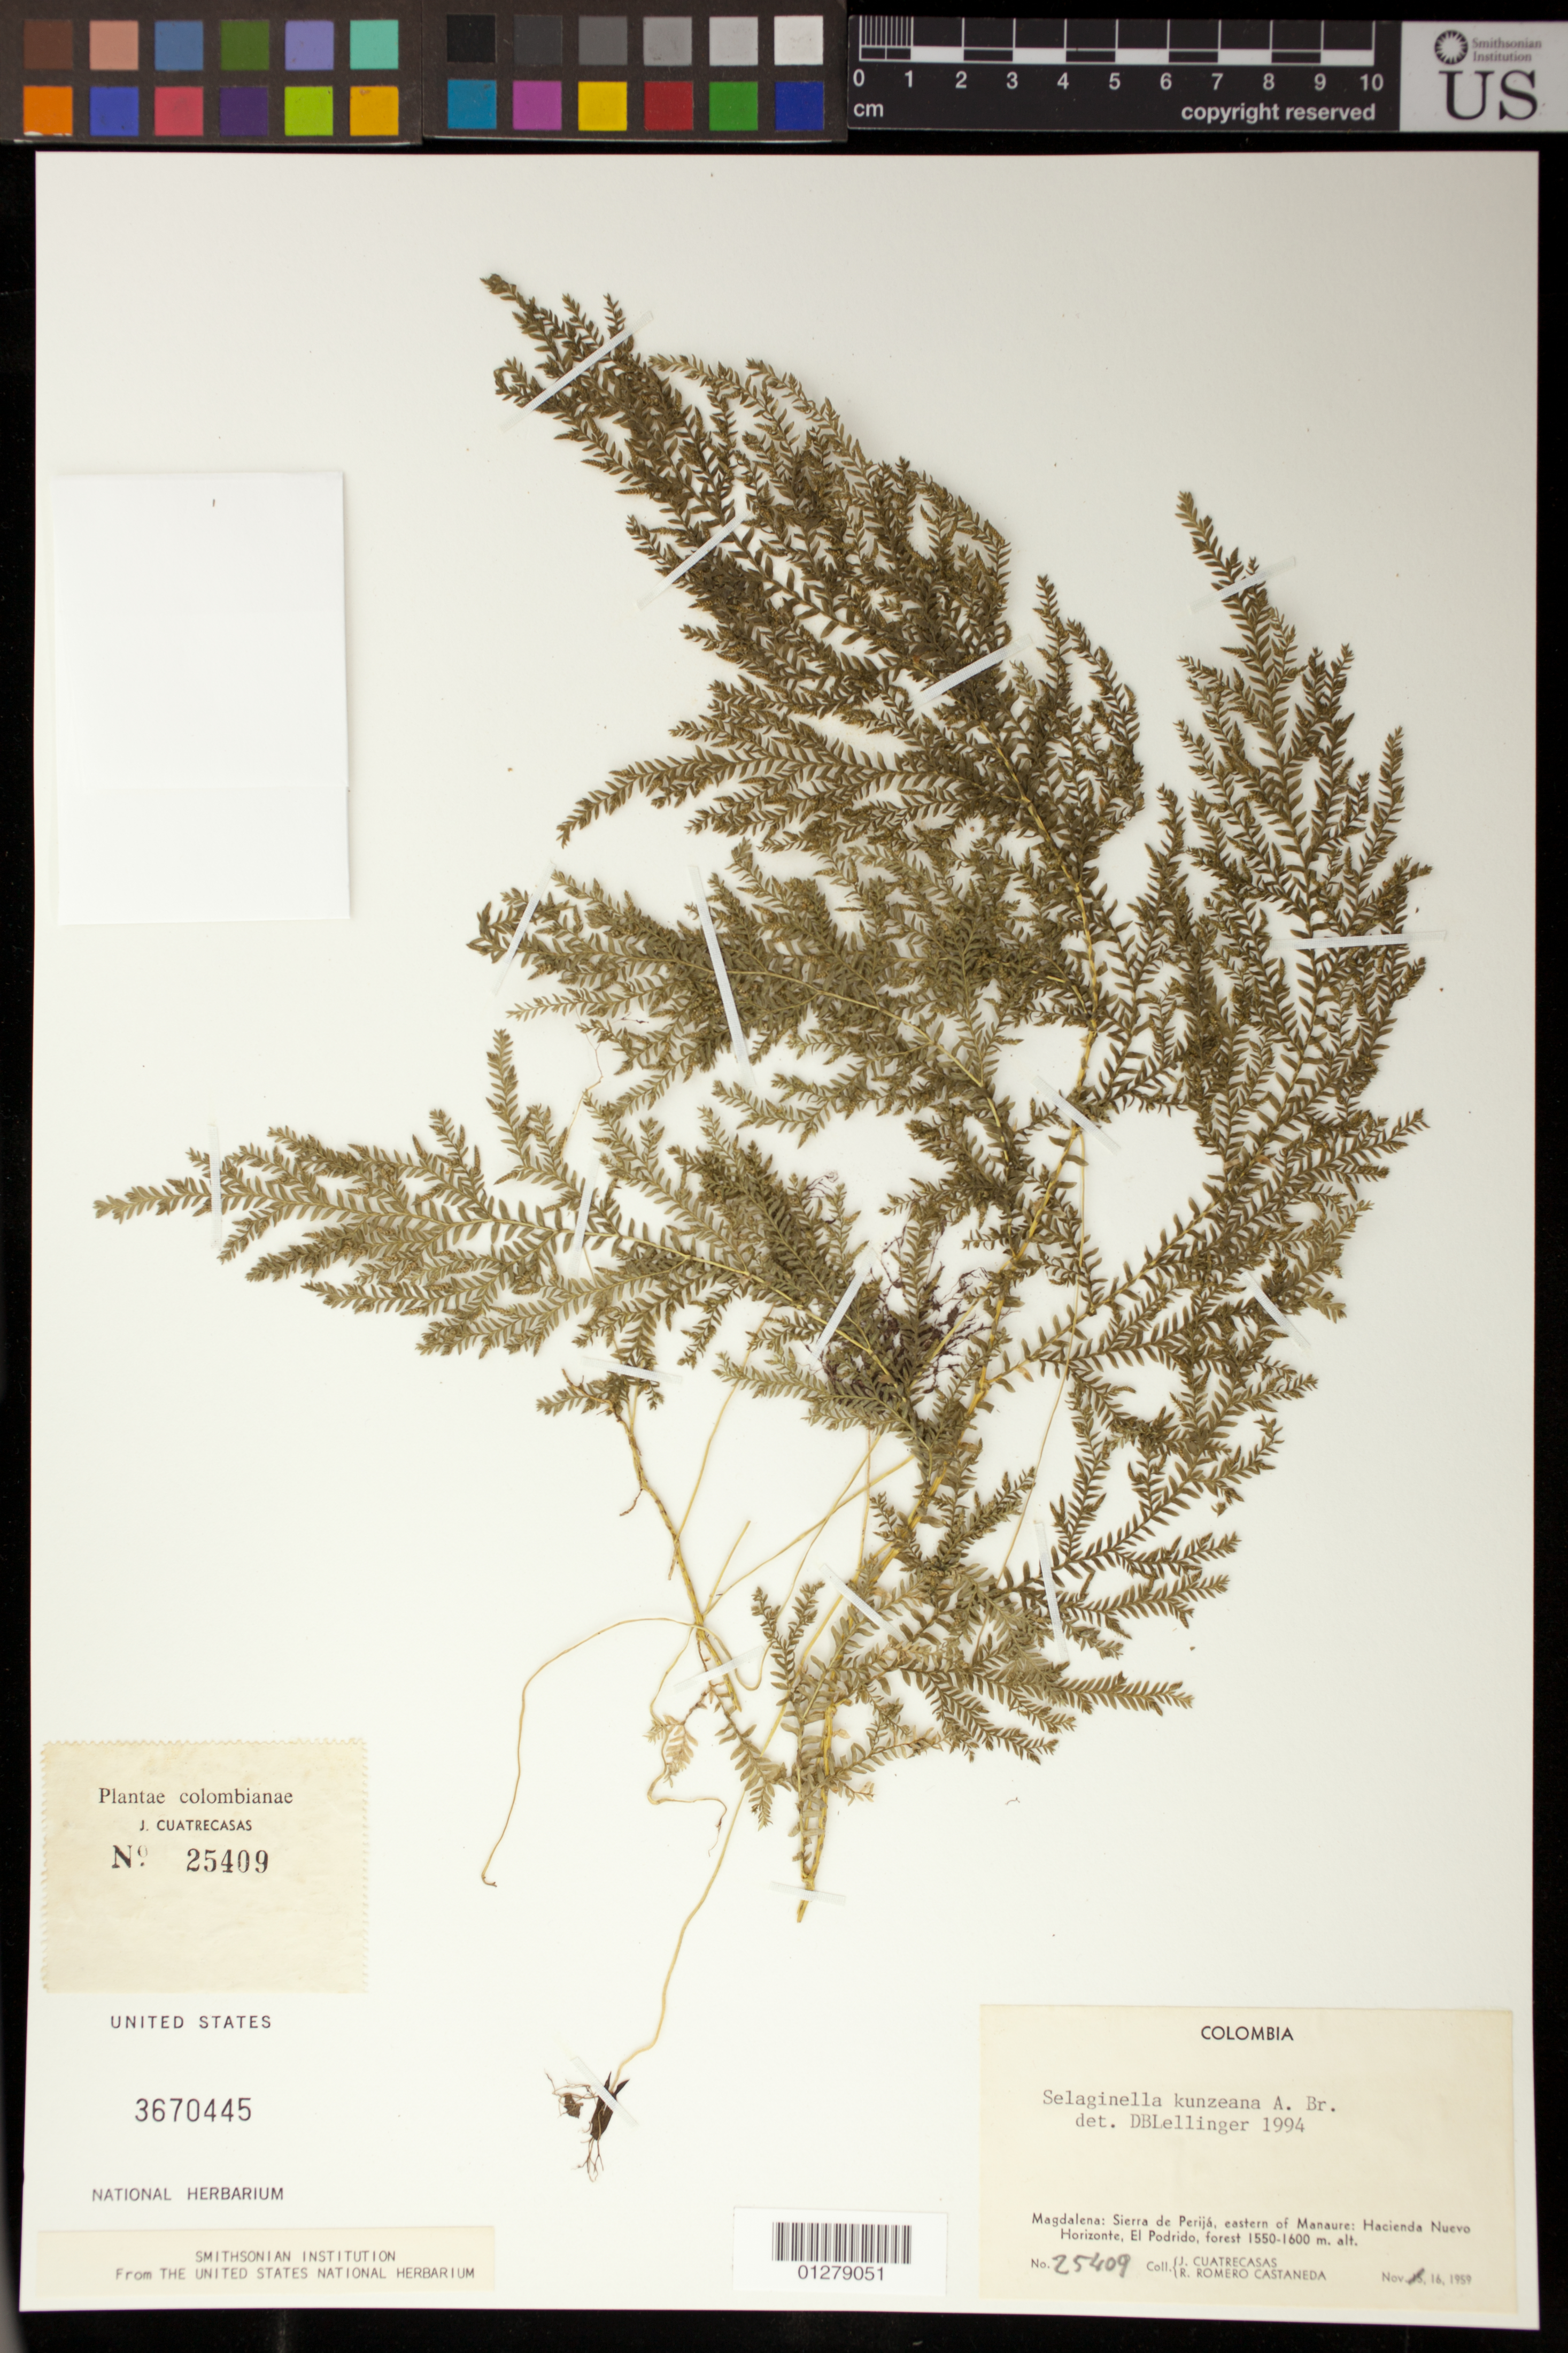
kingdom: Plantae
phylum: Tracheophyta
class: Lycopodiopsida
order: Selaginellales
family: Selaginellaceae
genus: Selaginella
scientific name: Selaginella kunzeana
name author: A. Br.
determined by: Lellinger, David B., (BOT), Smithsonian Institution - National Museum of Natural History (UNITED STATES)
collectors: J. Cuatrecasas & R. Romero Castañeda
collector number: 25409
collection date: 1959-11-16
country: Colombia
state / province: Magdalena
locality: Sierra de Perija, eastern of Manaure: Hacienda Nurve Horizonte, El Podrido.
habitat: Forest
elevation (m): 1550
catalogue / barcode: US 3670445